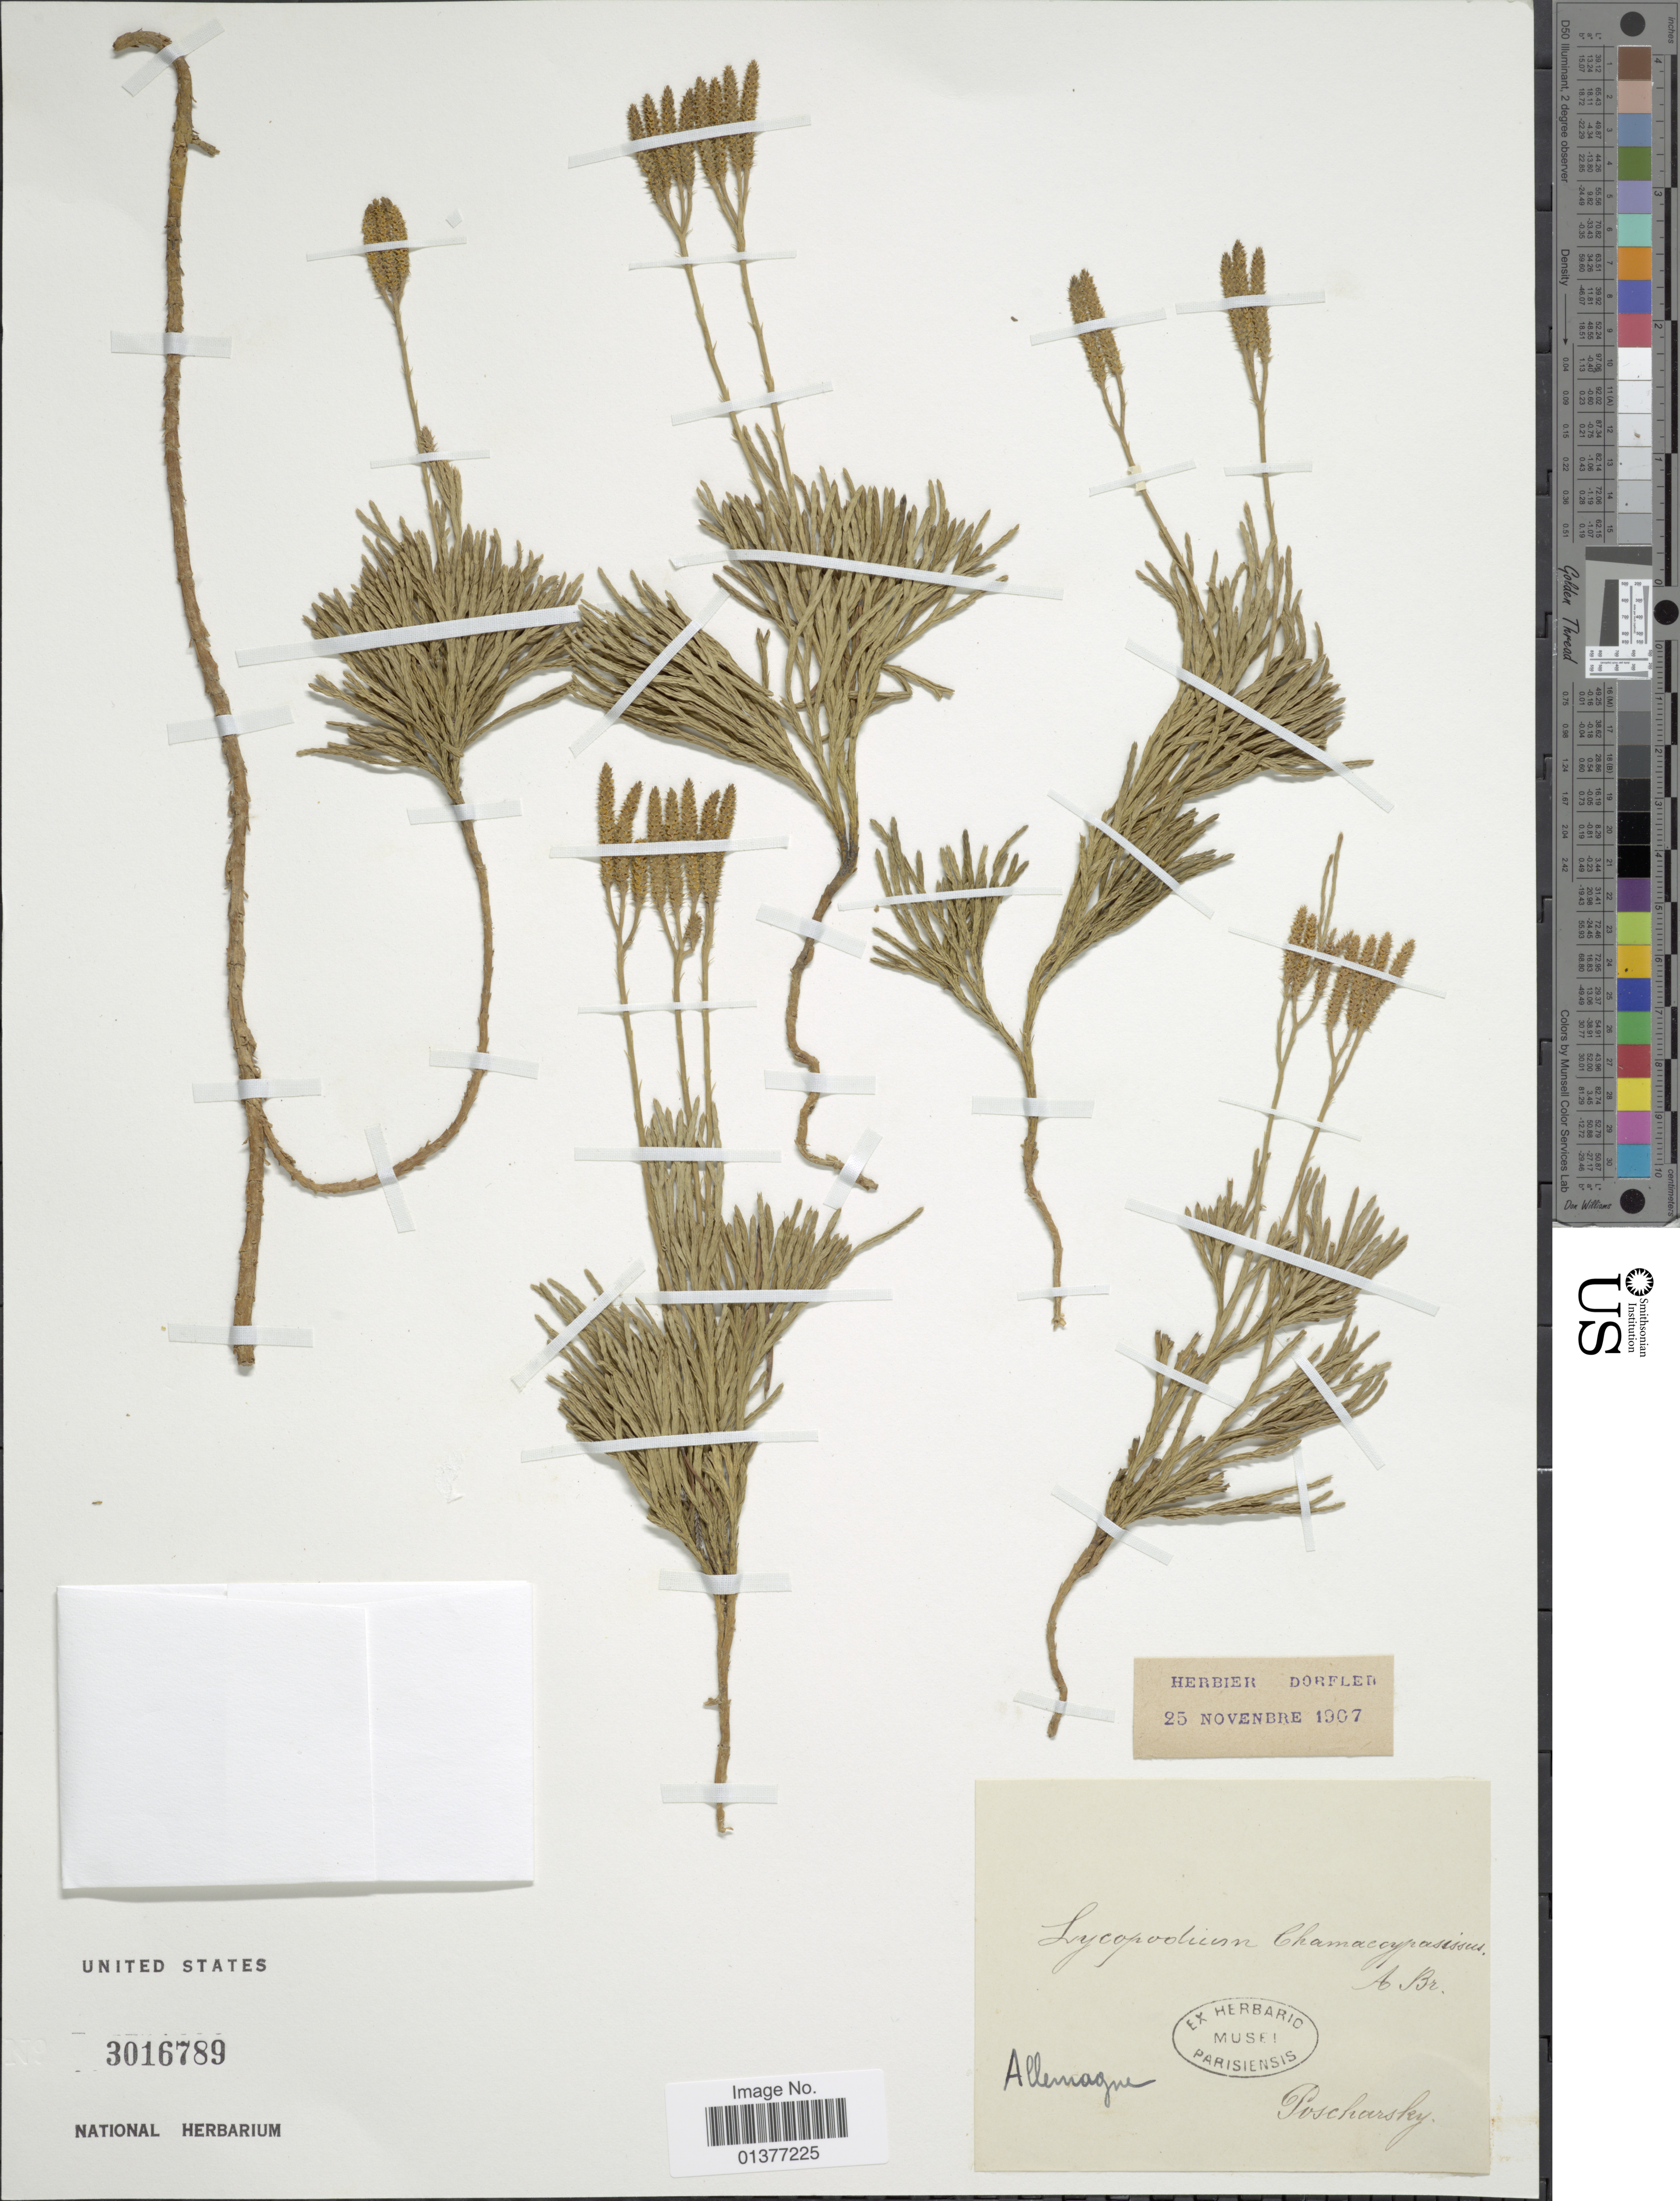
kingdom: Plantae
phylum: Tracheophyta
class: Lycopodiopsida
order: Lycopodiales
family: Lycopodiaceae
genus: Diphasiastrum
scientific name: Diphasiastrum tristachyum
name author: (Pursh) Holub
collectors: Poscharsky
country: Germany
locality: Allemagne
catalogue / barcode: US 3016789